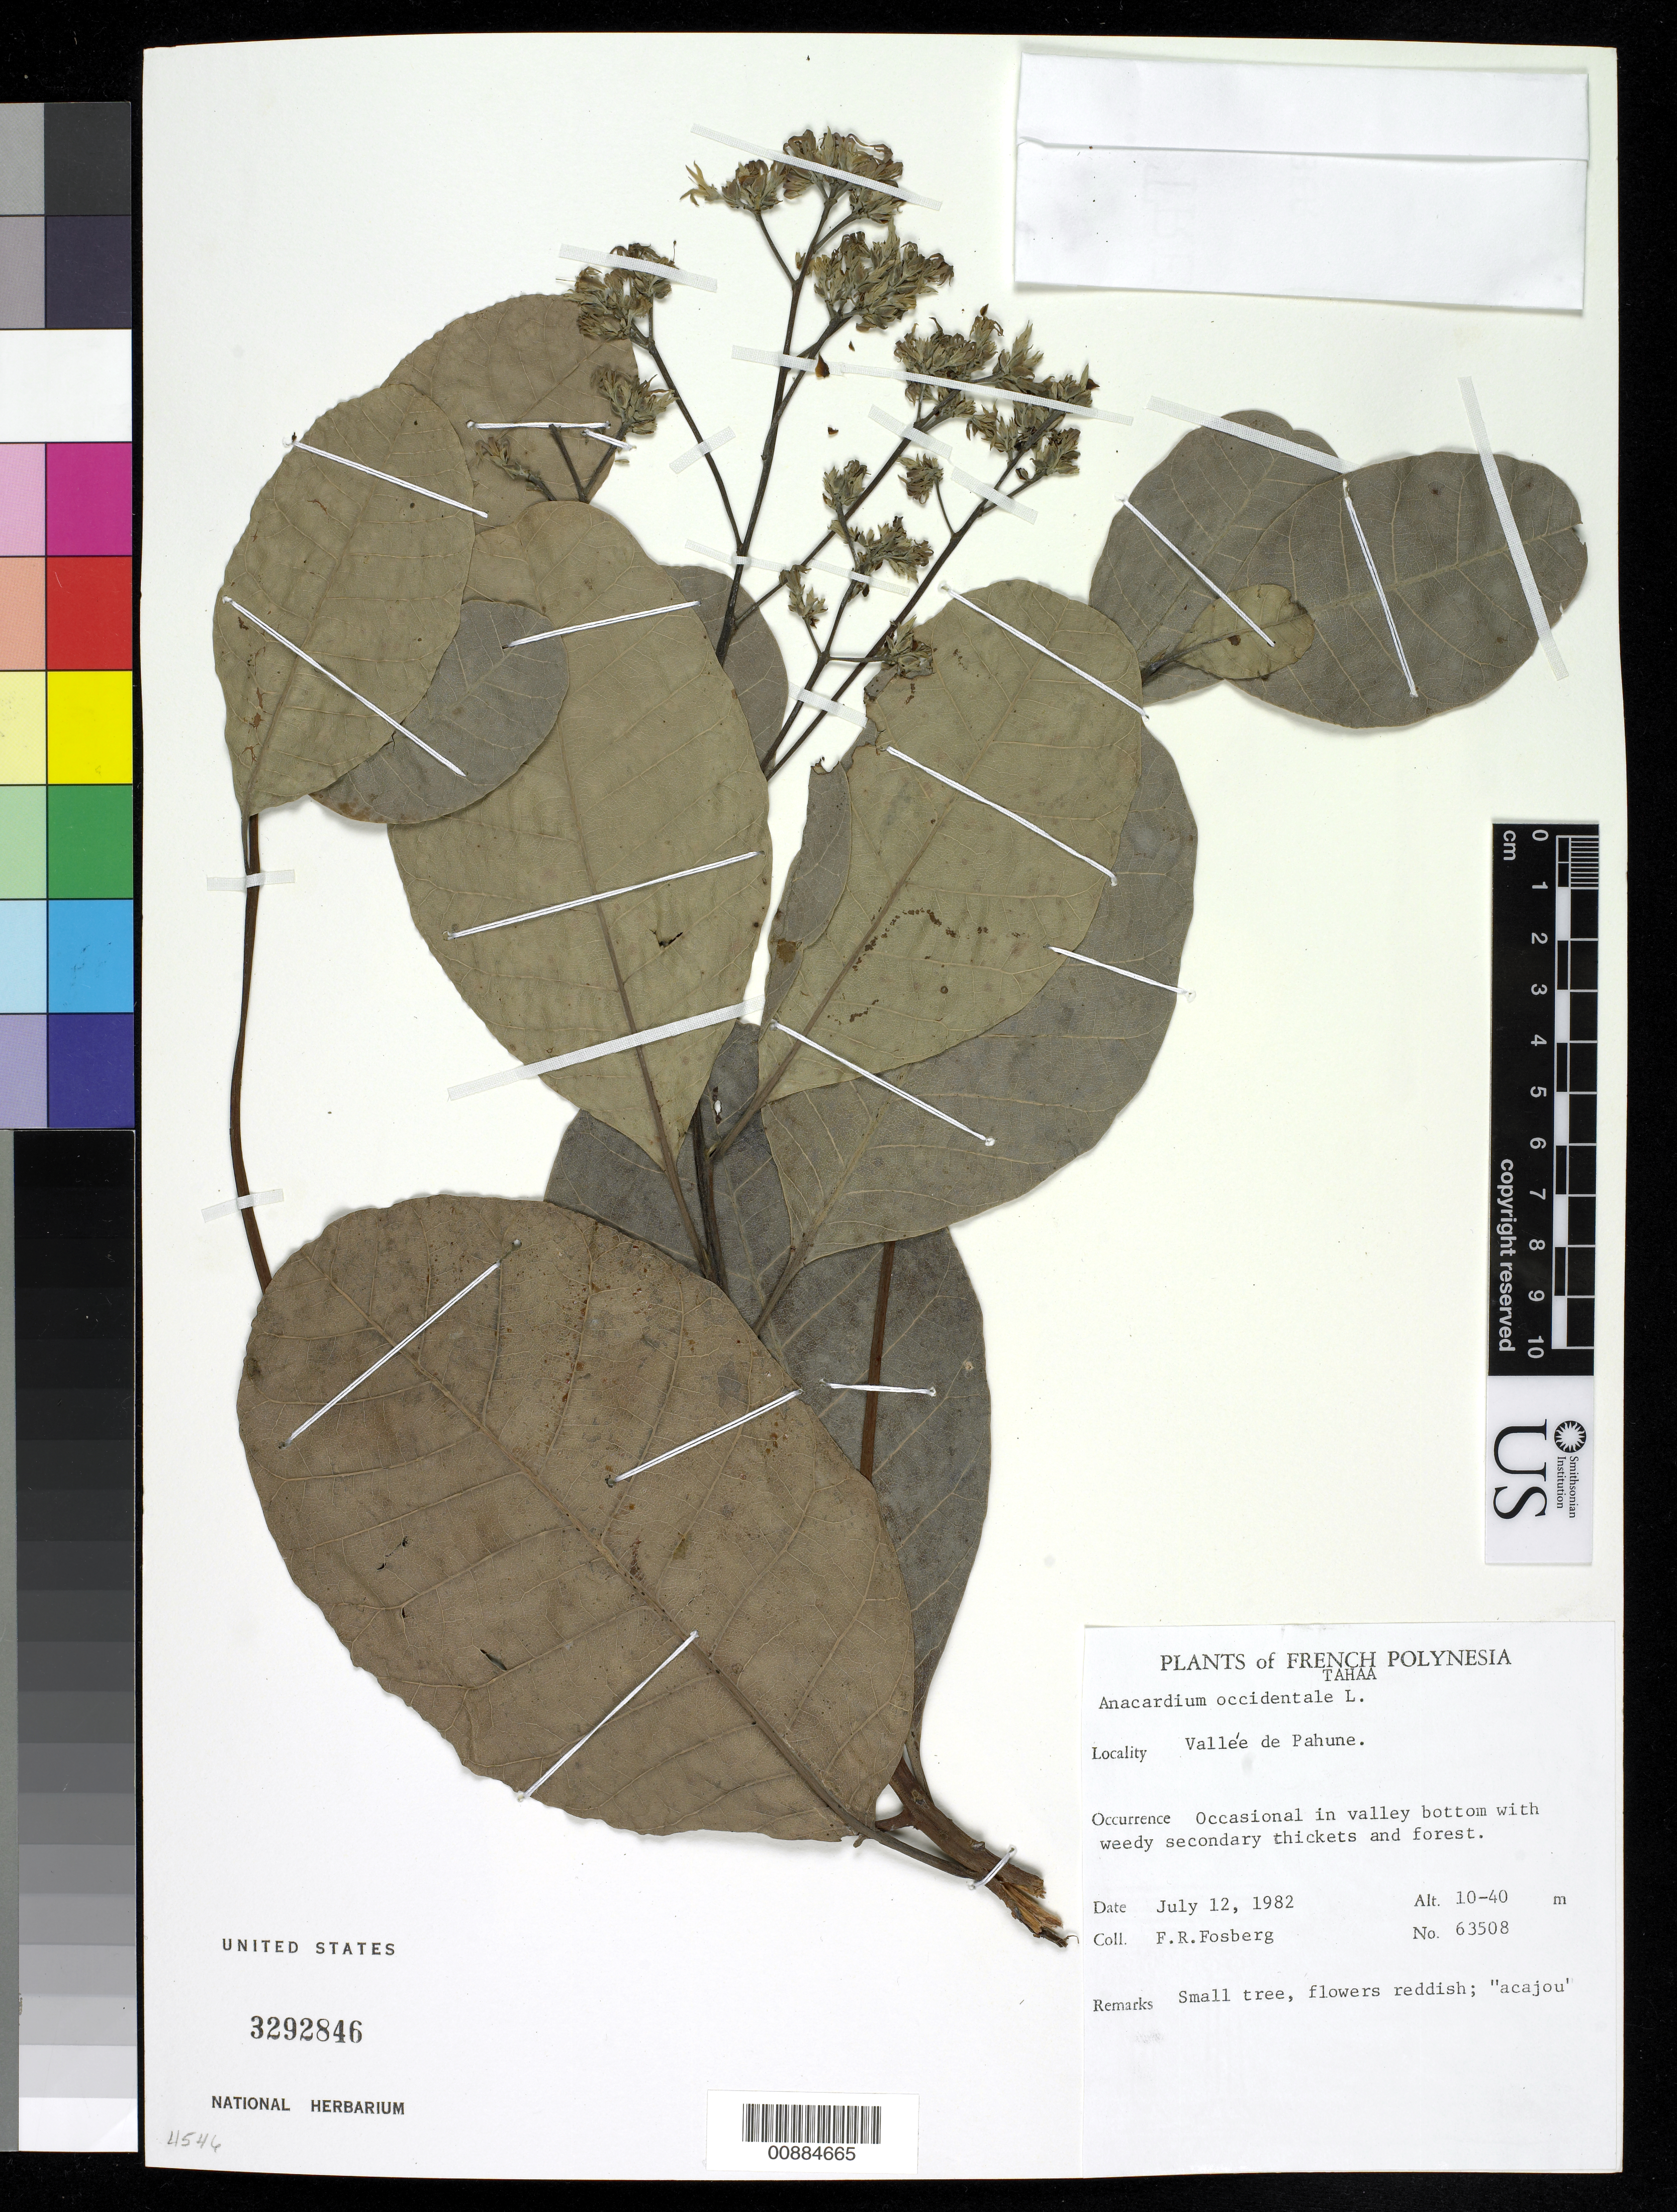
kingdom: Plantae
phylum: Tracheophyta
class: Magnoliopsida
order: Sapindales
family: Anacardiaceae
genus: Anacardium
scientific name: Anacardium occidentale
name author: L.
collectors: F. R. Fosberg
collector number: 63508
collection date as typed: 12 Jul 1982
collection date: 1982-07-12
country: French Polynesia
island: Tahaa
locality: Tahaa, Vallee de Pahune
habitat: occaisional in valley bottom with weedy secondary thickets and forest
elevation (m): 10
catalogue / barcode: US 3292846